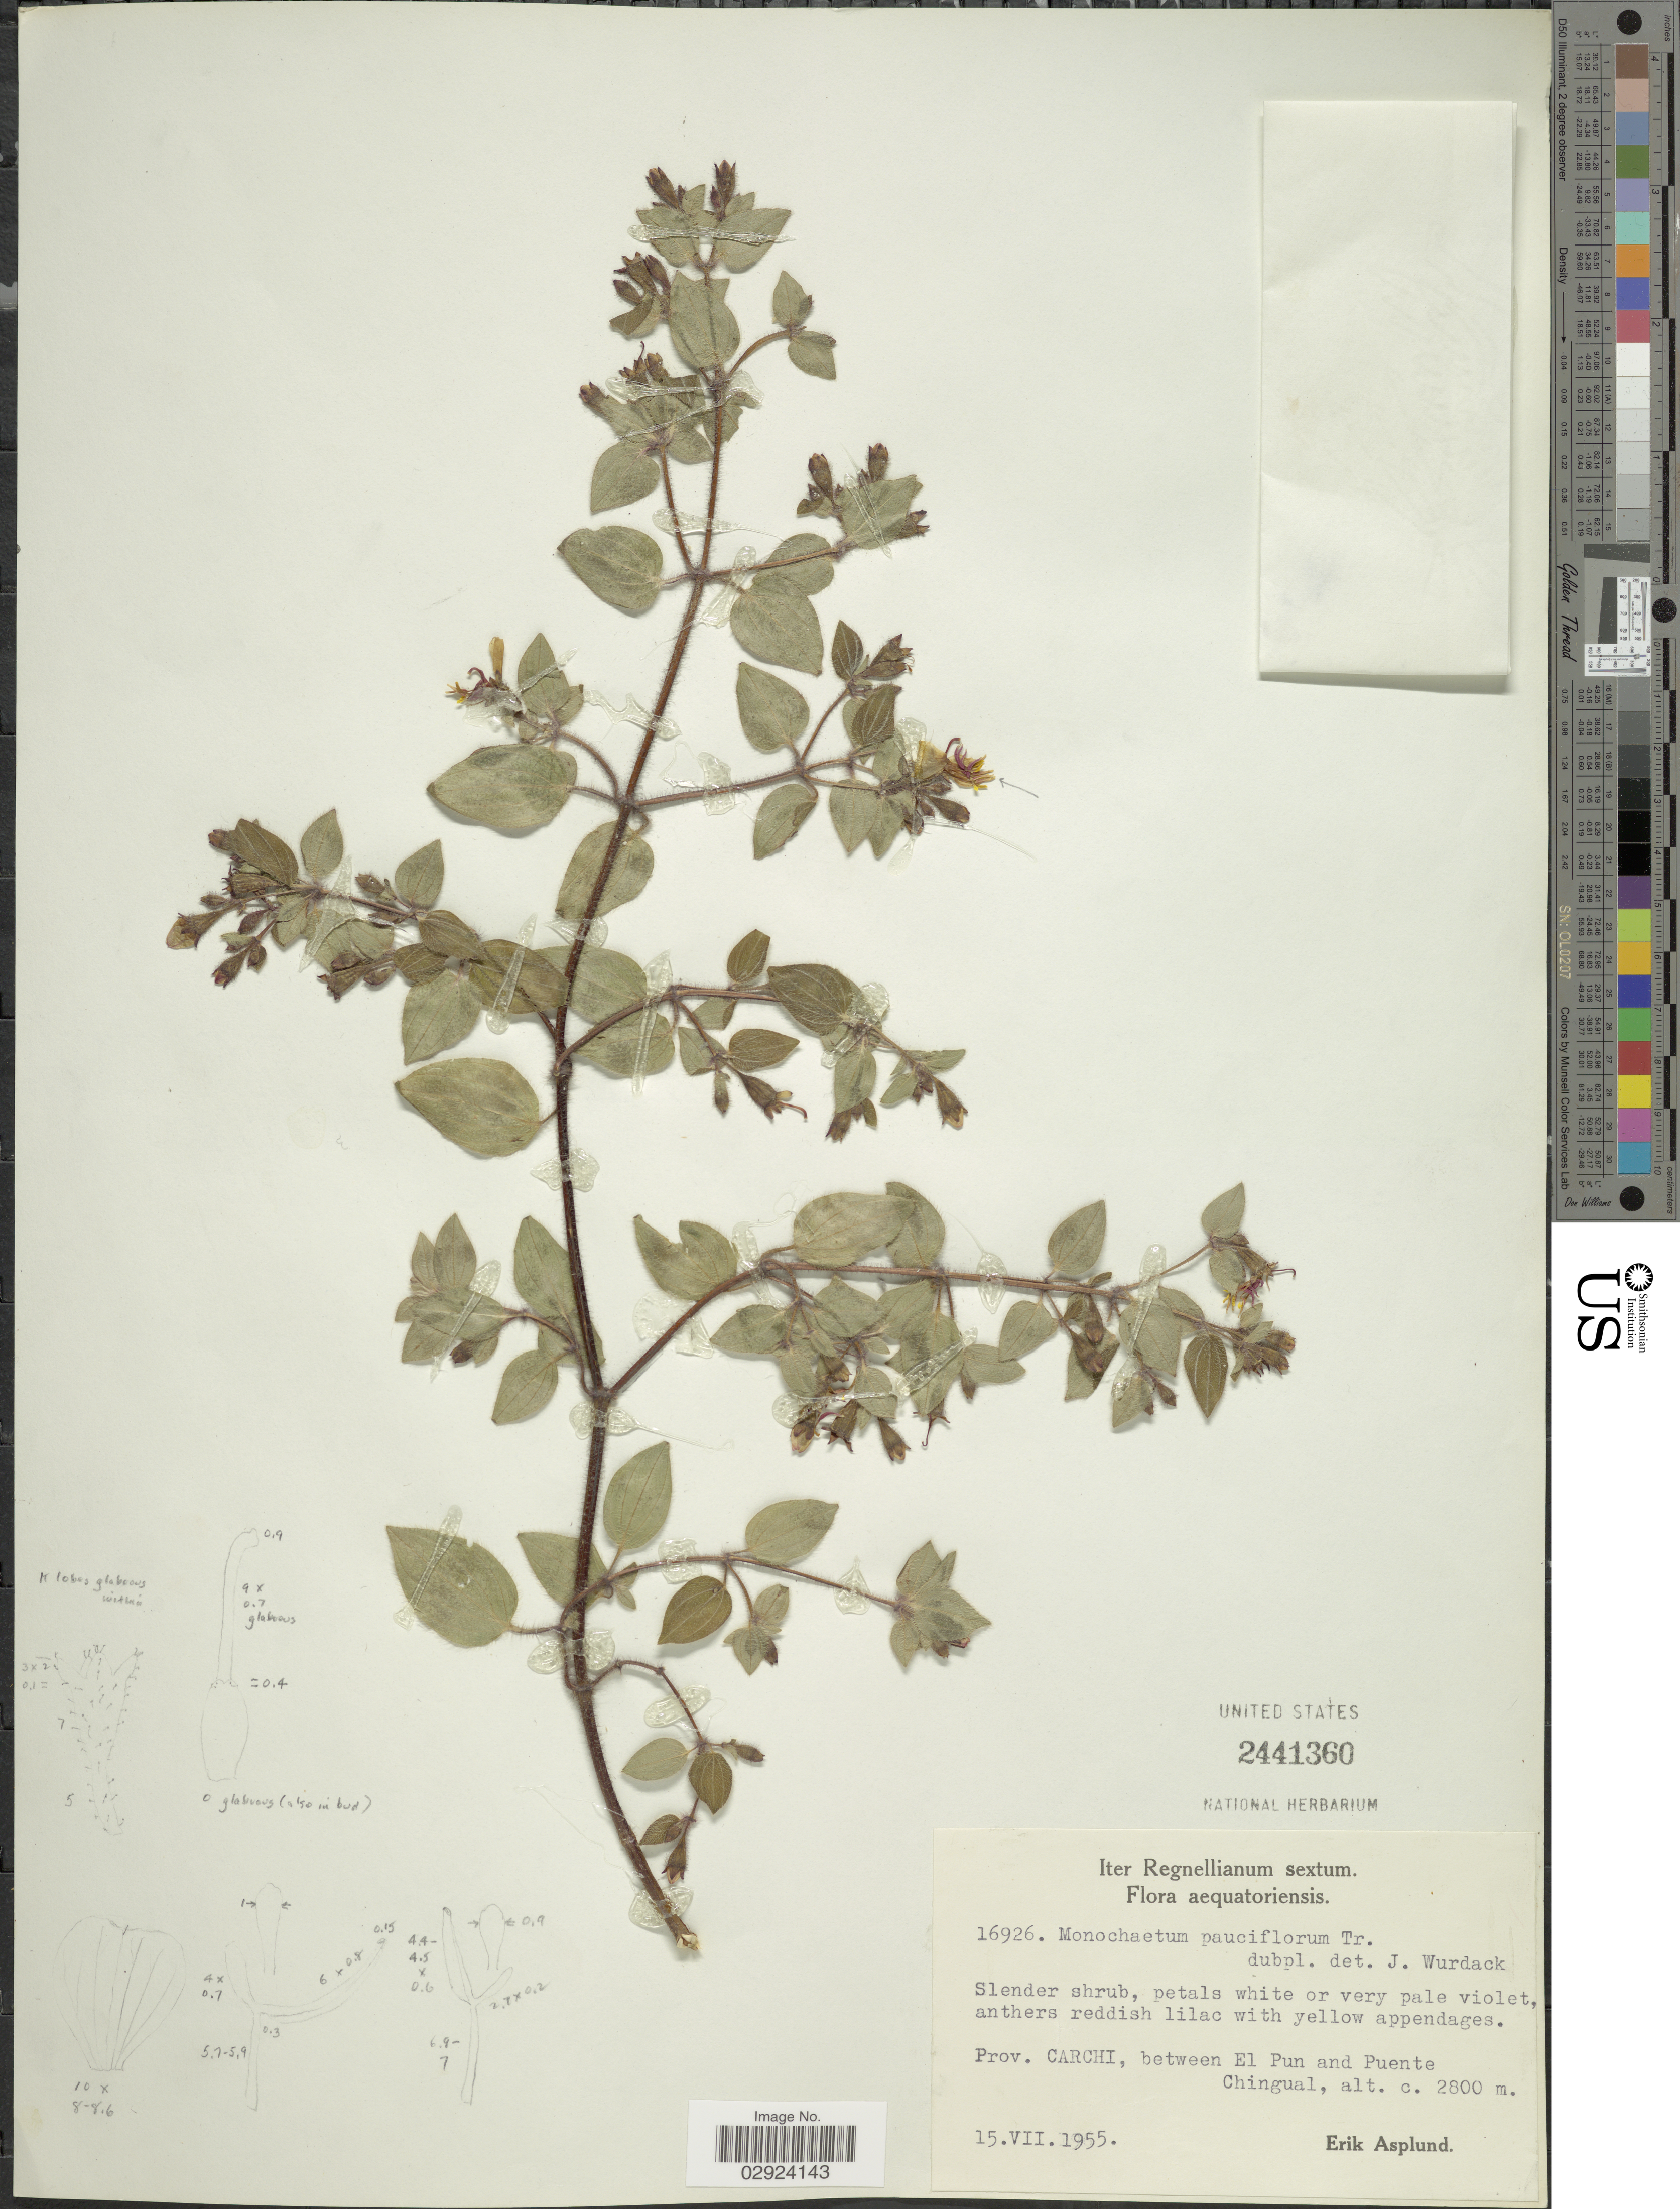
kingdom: Plantae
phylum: Tracheophyta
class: Magnoliopsida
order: Myrtales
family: Melastomataceae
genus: Monochaetum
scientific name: Monochaetum pauciflorum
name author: Triana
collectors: E. Asplund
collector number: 16926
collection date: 1955-07-15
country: Ecuador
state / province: Carchi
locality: Prov. Carchi, between El Pun and Puente Chingual.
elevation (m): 2800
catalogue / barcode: US 2441360